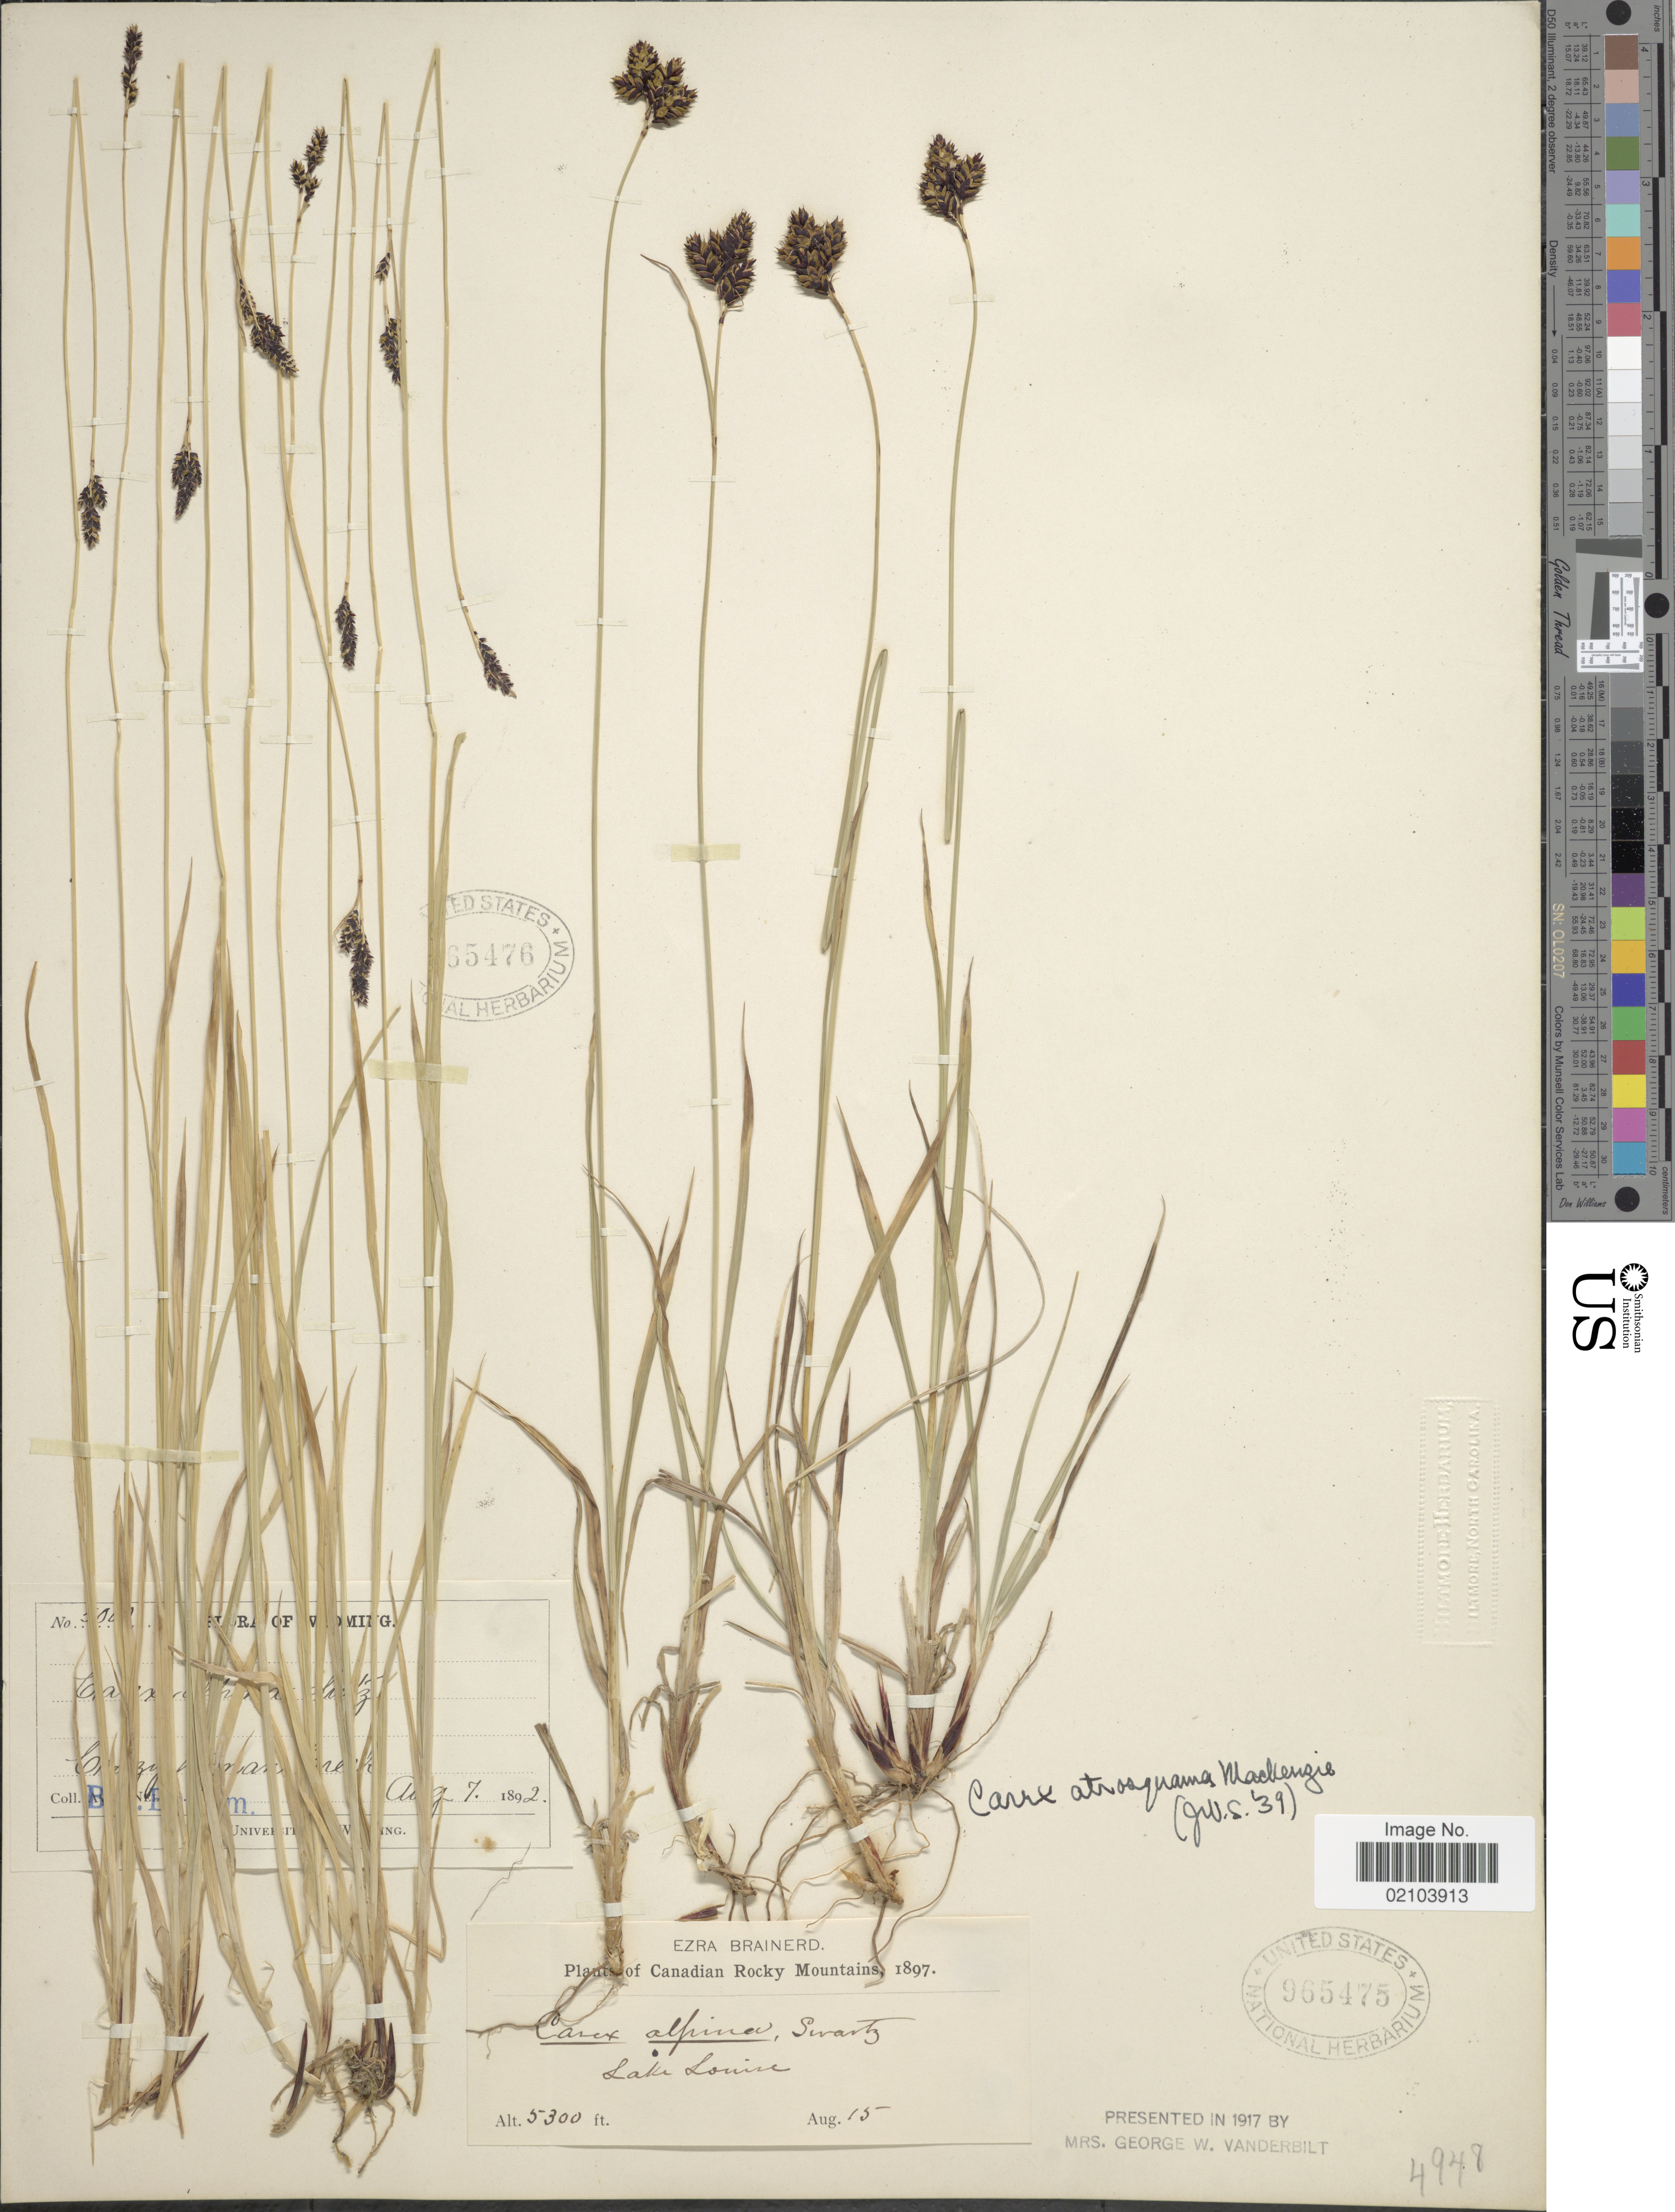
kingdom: Plantae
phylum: Tracheophyta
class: Liliopsida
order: Poales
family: Cyperaceae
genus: Carex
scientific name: Carex atrosquama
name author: Mack.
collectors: B. Buffum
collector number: !0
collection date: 1892-08-07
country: United States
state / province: Wyoming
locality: Crazy Woman Creek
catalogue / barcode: US 965476-2